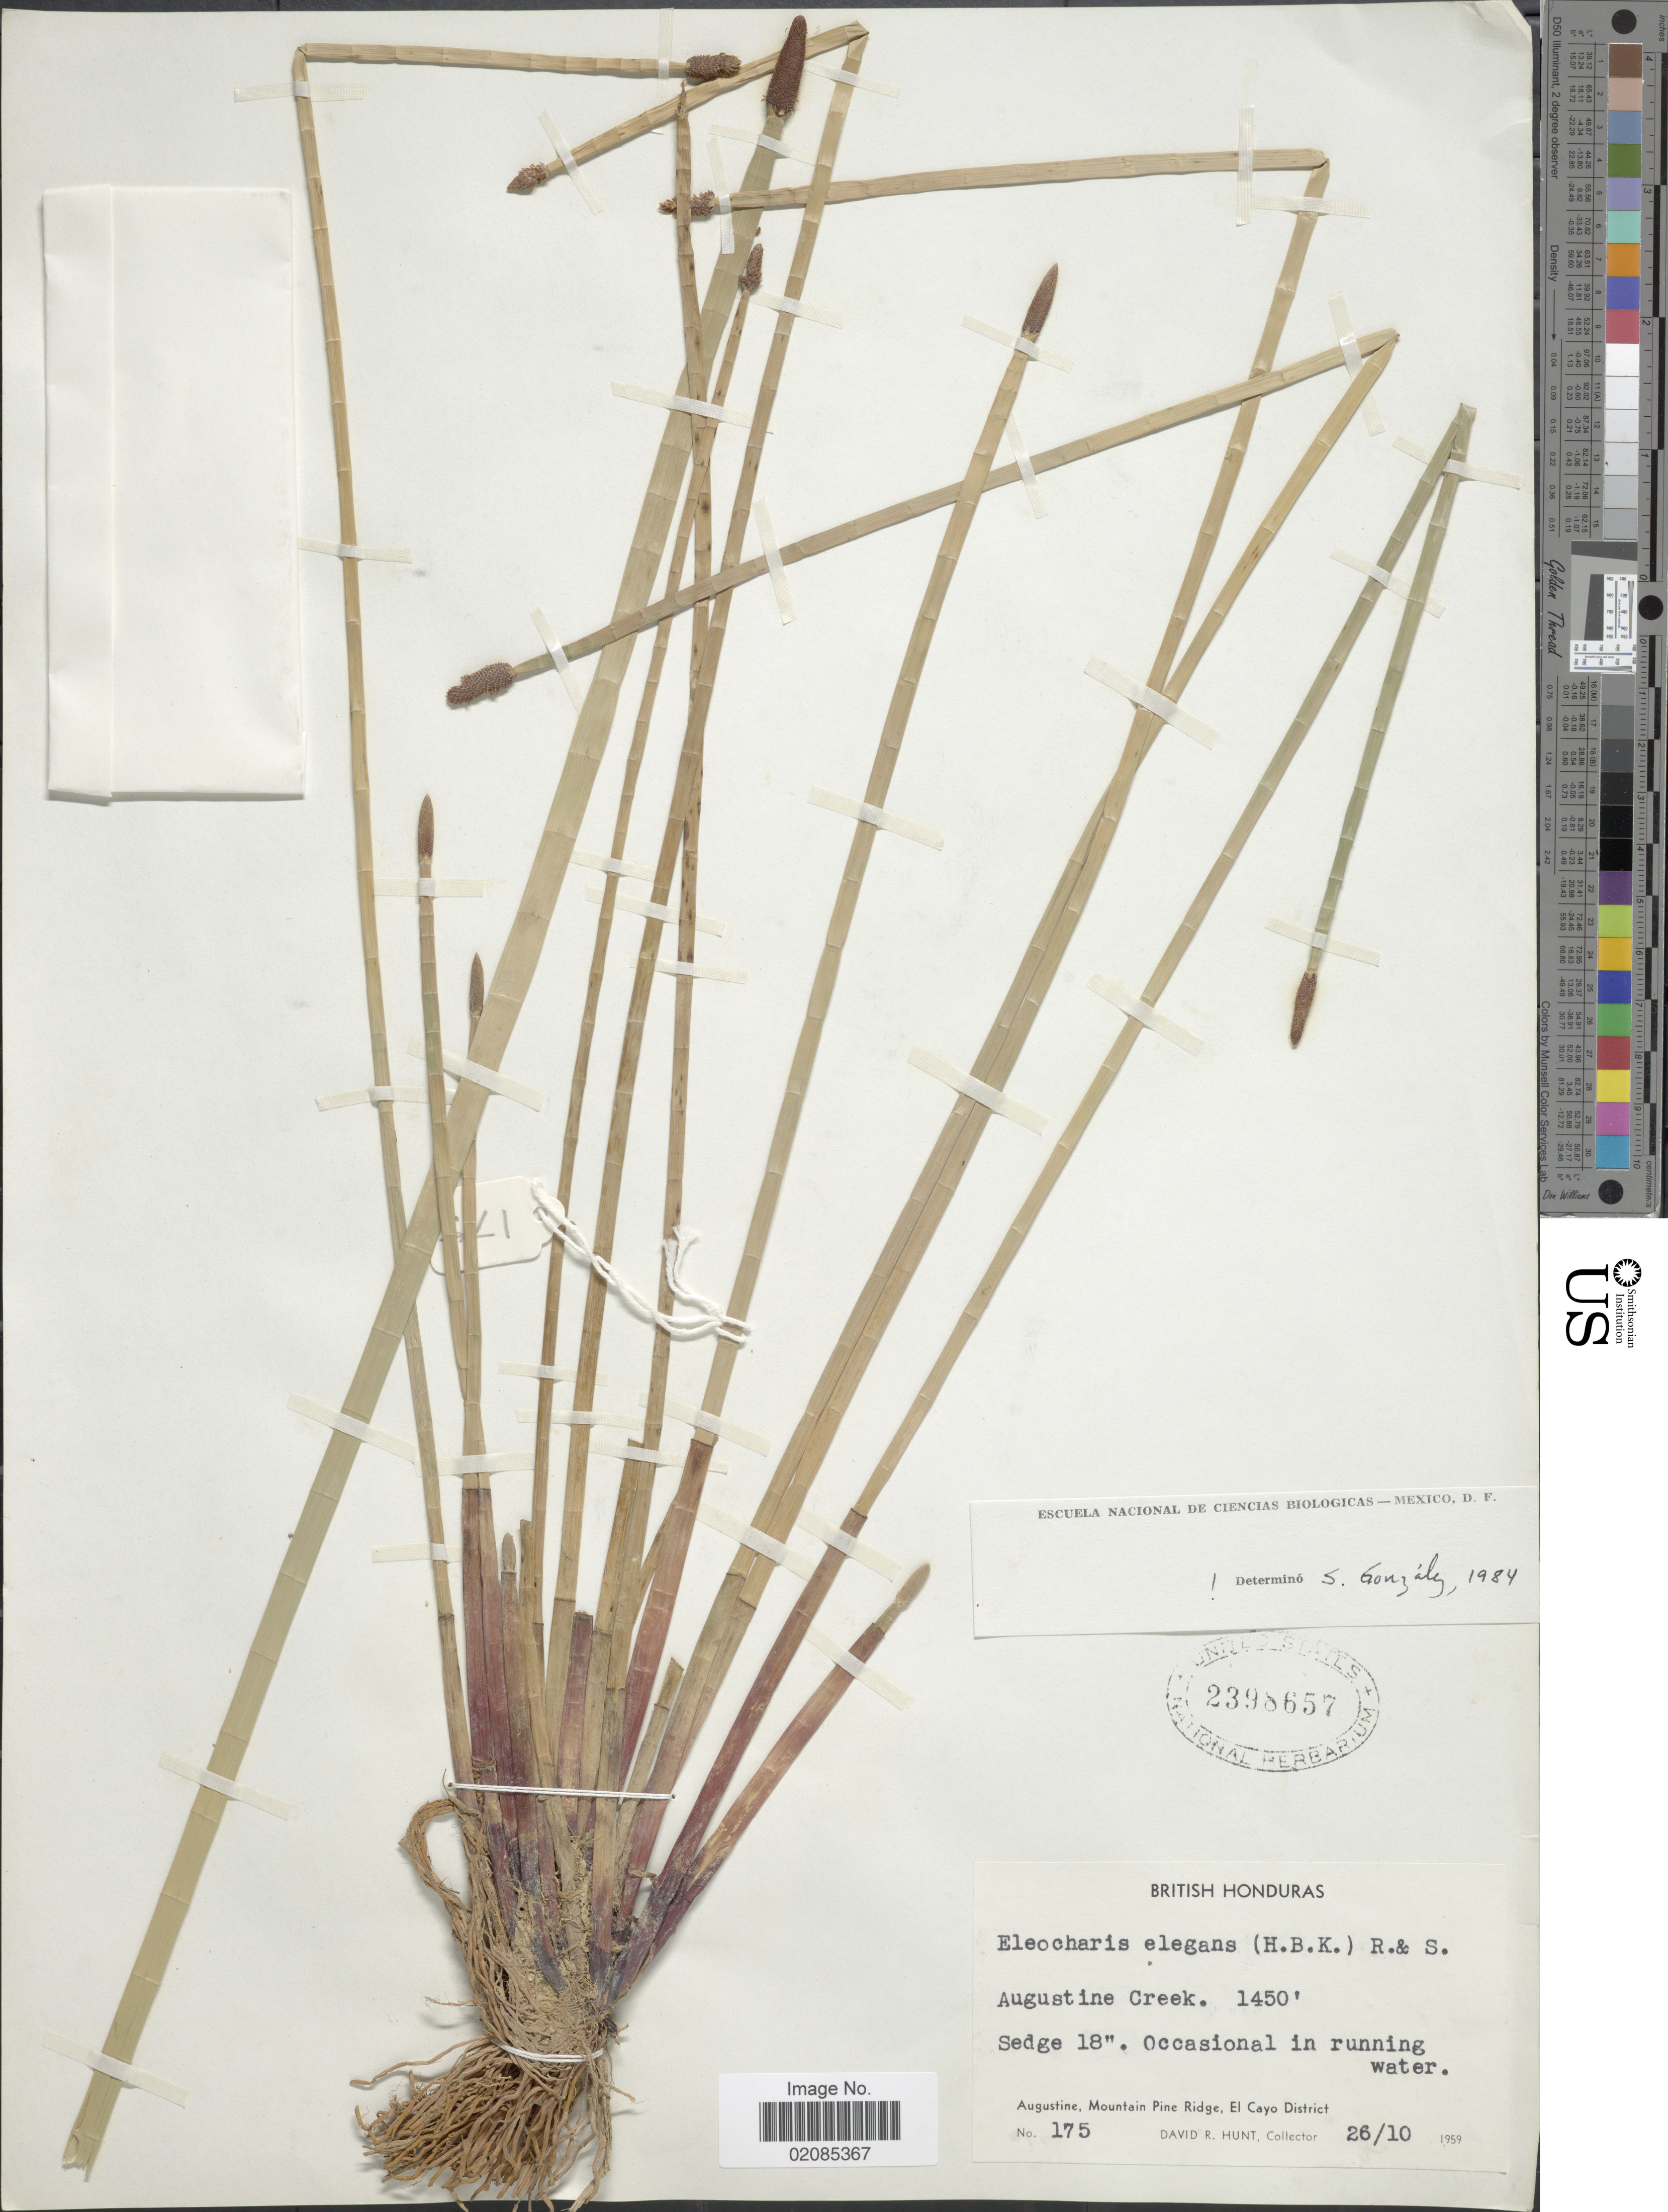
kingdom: Plantae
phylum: Tracheophyta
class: Liliopsida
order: Poales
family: Cyperaceae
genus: Eleocharis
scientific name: Eleocharis elegans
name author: (Kunth) Roem. & Schult.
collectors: D. R. Hunt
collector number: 175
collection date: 1959-10-26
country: Belize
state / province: Cayo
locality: British Honduras, Augustine Creek, Augustine, Mountain Pine Ridge, El Cayo District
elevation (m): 442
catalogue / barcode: US 2398657